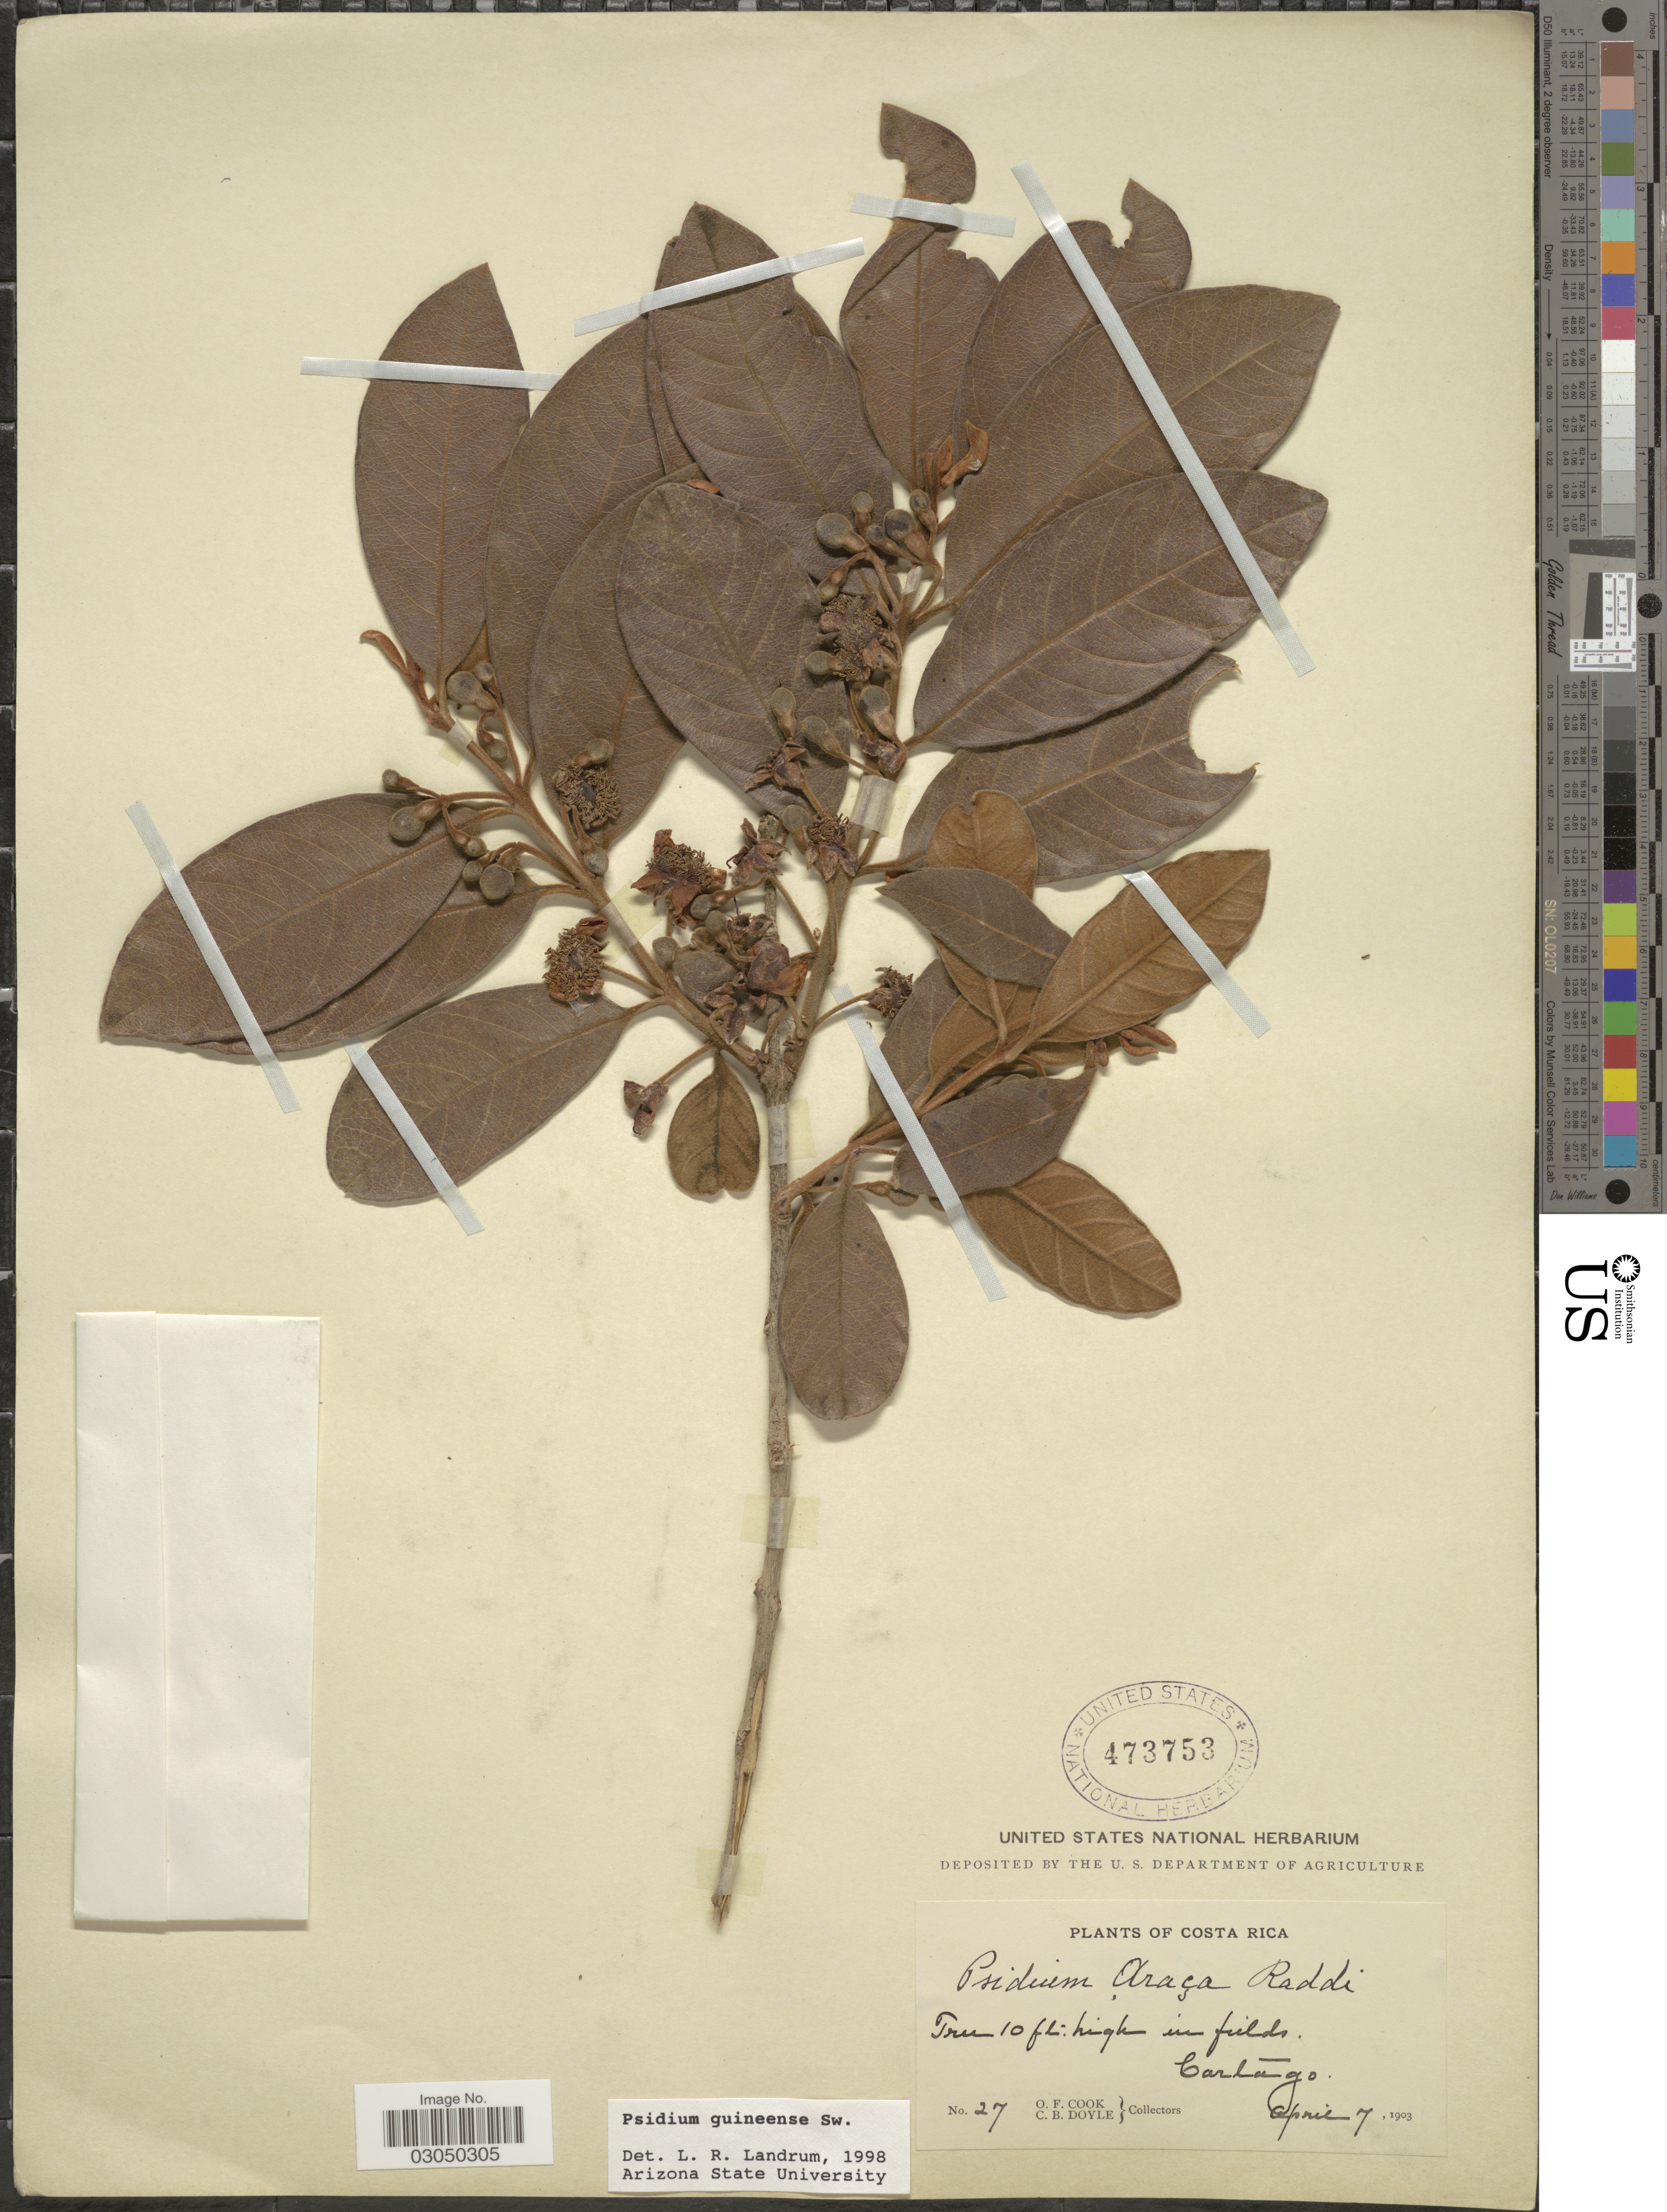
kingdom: Plantae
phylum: Tracheophyta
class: Magnoliopsida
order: Myrtales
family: Myrtaceae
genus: Psidium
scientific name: Psidium guineense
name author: Sw.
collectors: O. F. Cook & C. Doyle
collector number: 27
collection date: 1903-04-07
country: Costa Rica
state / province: Cartago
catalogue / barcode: US 473753